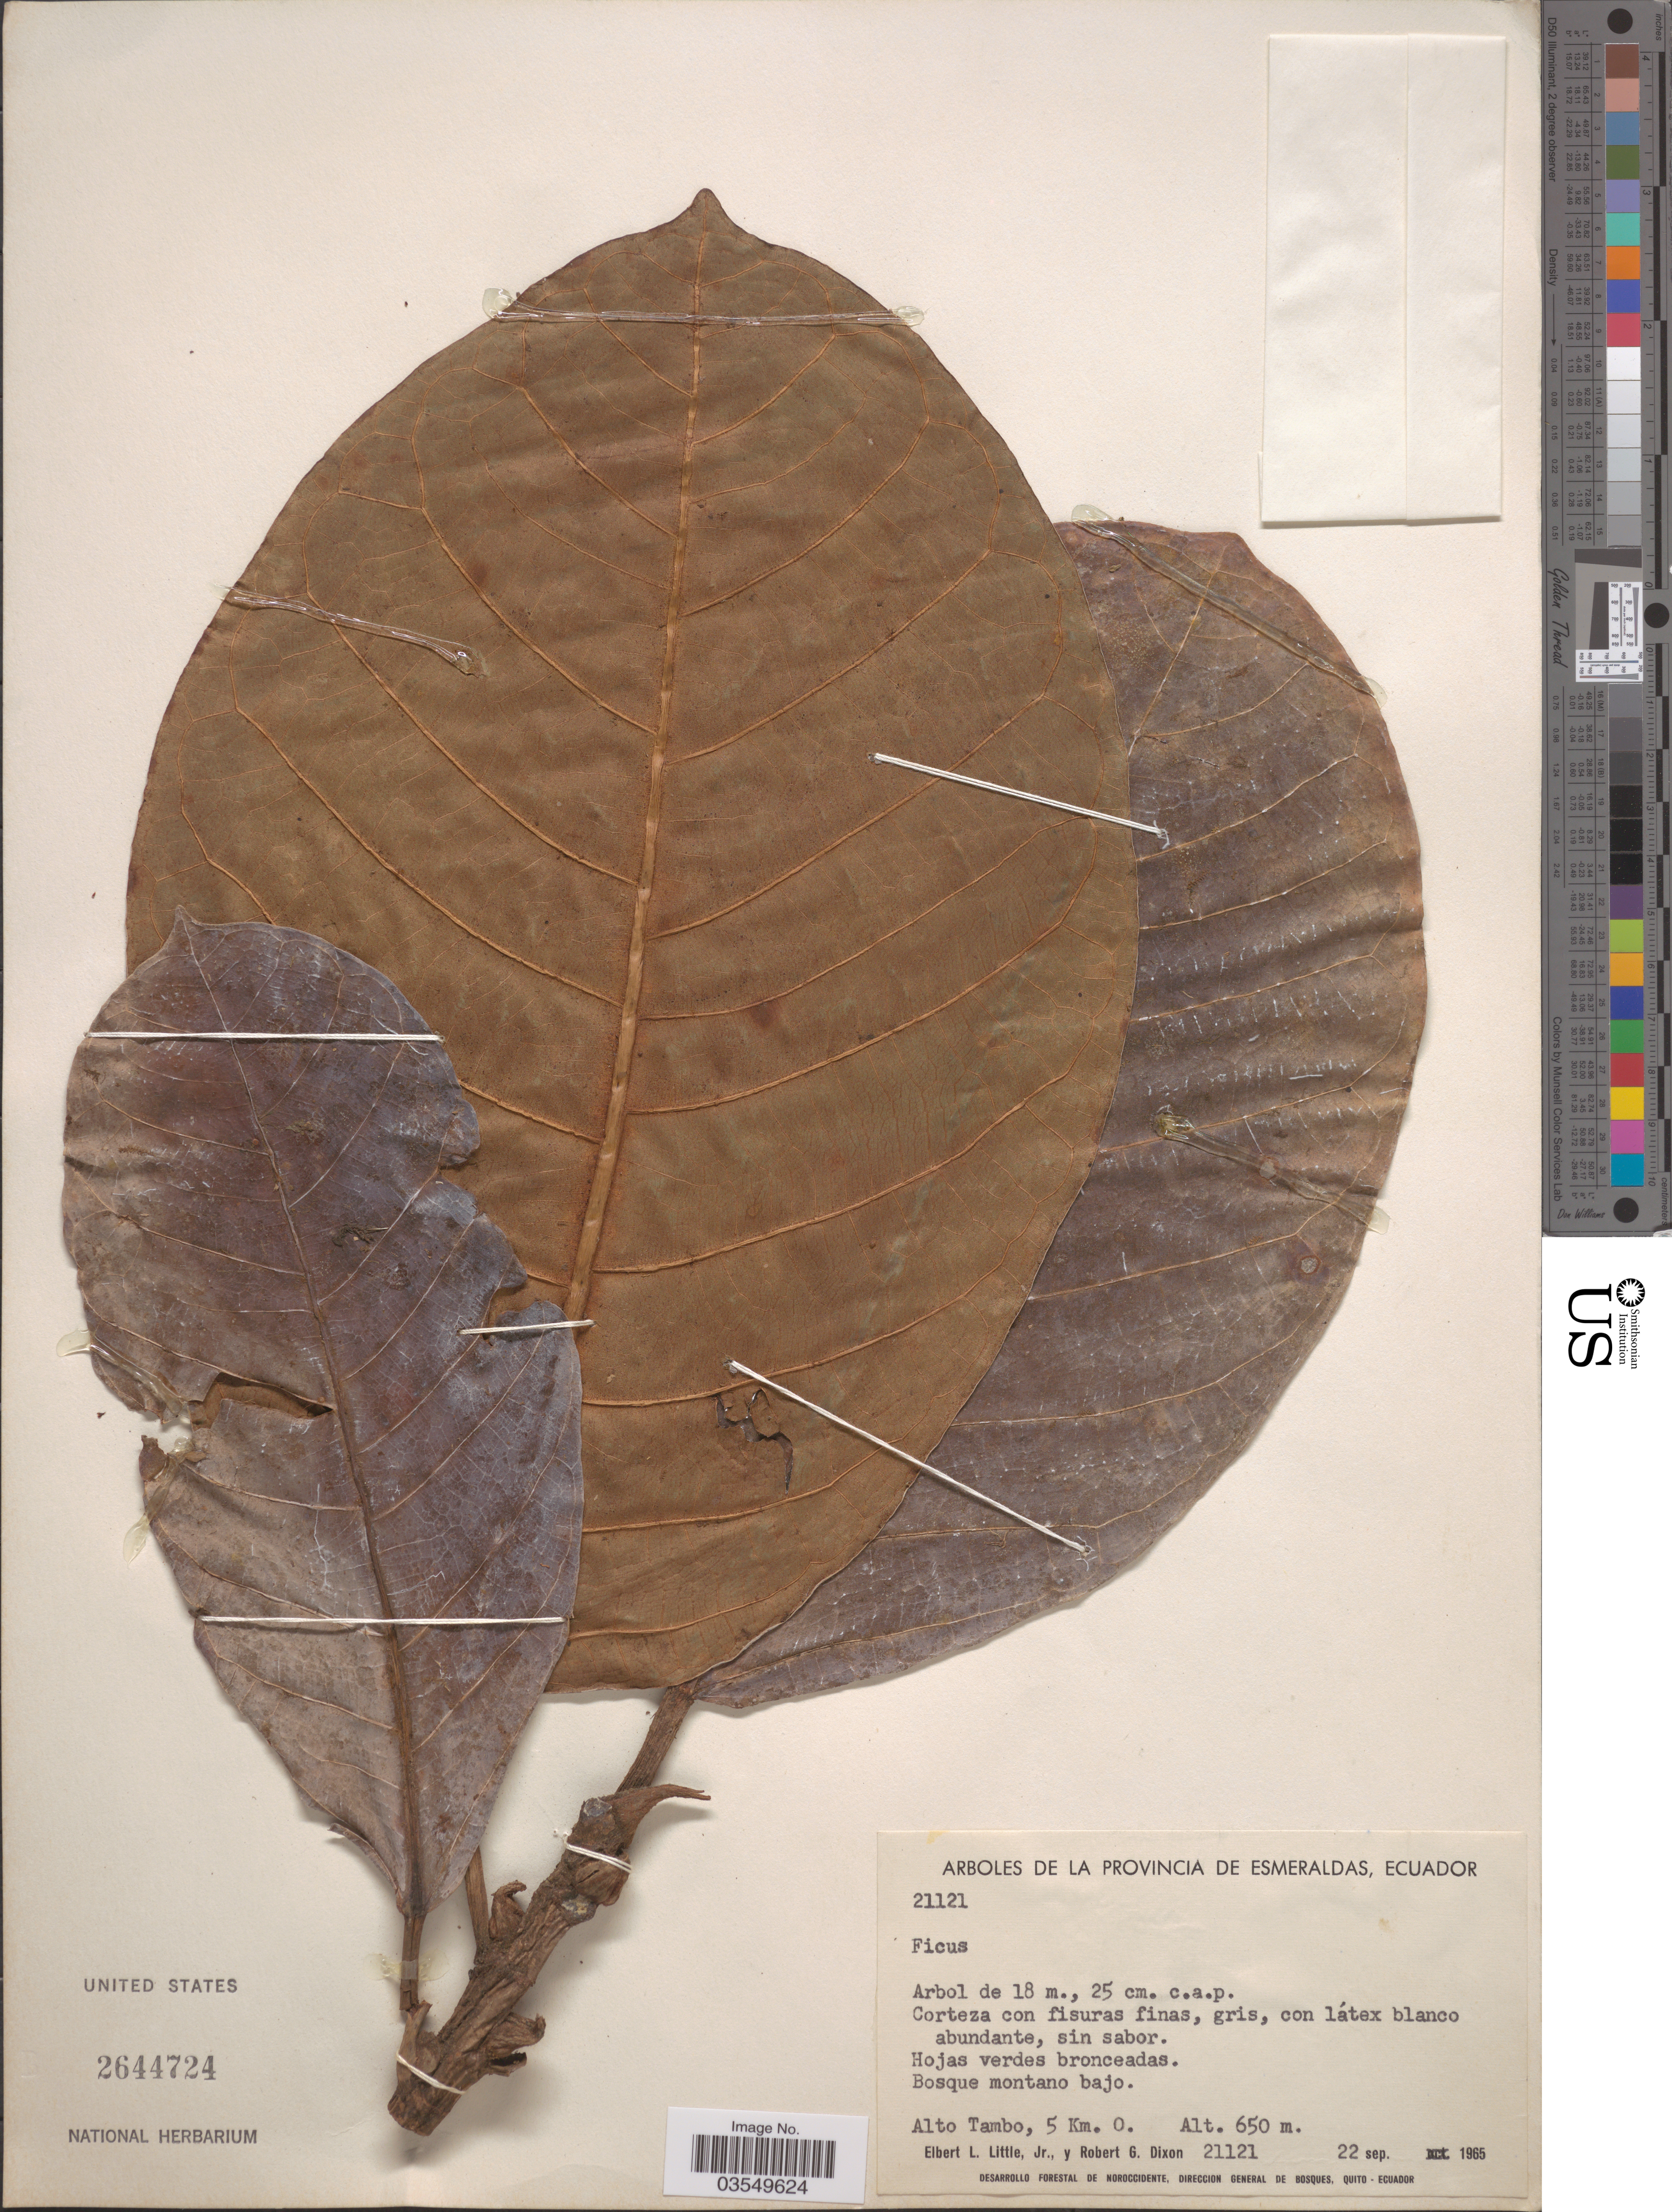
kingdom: Plantae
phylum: Tracheophyta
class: Magnoliopsida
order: Rosales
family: Moraceae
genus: Ficus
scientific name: Ficus sp.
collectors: E. L. Little & R. G. Dixon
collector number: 21121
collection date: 1965-09-22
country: Ecuador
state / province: Esmeraldas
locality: La Provincia de Esmeraldas. Alto Tambo, 5 Km. 0.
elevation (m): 650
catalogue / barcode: US 2644724